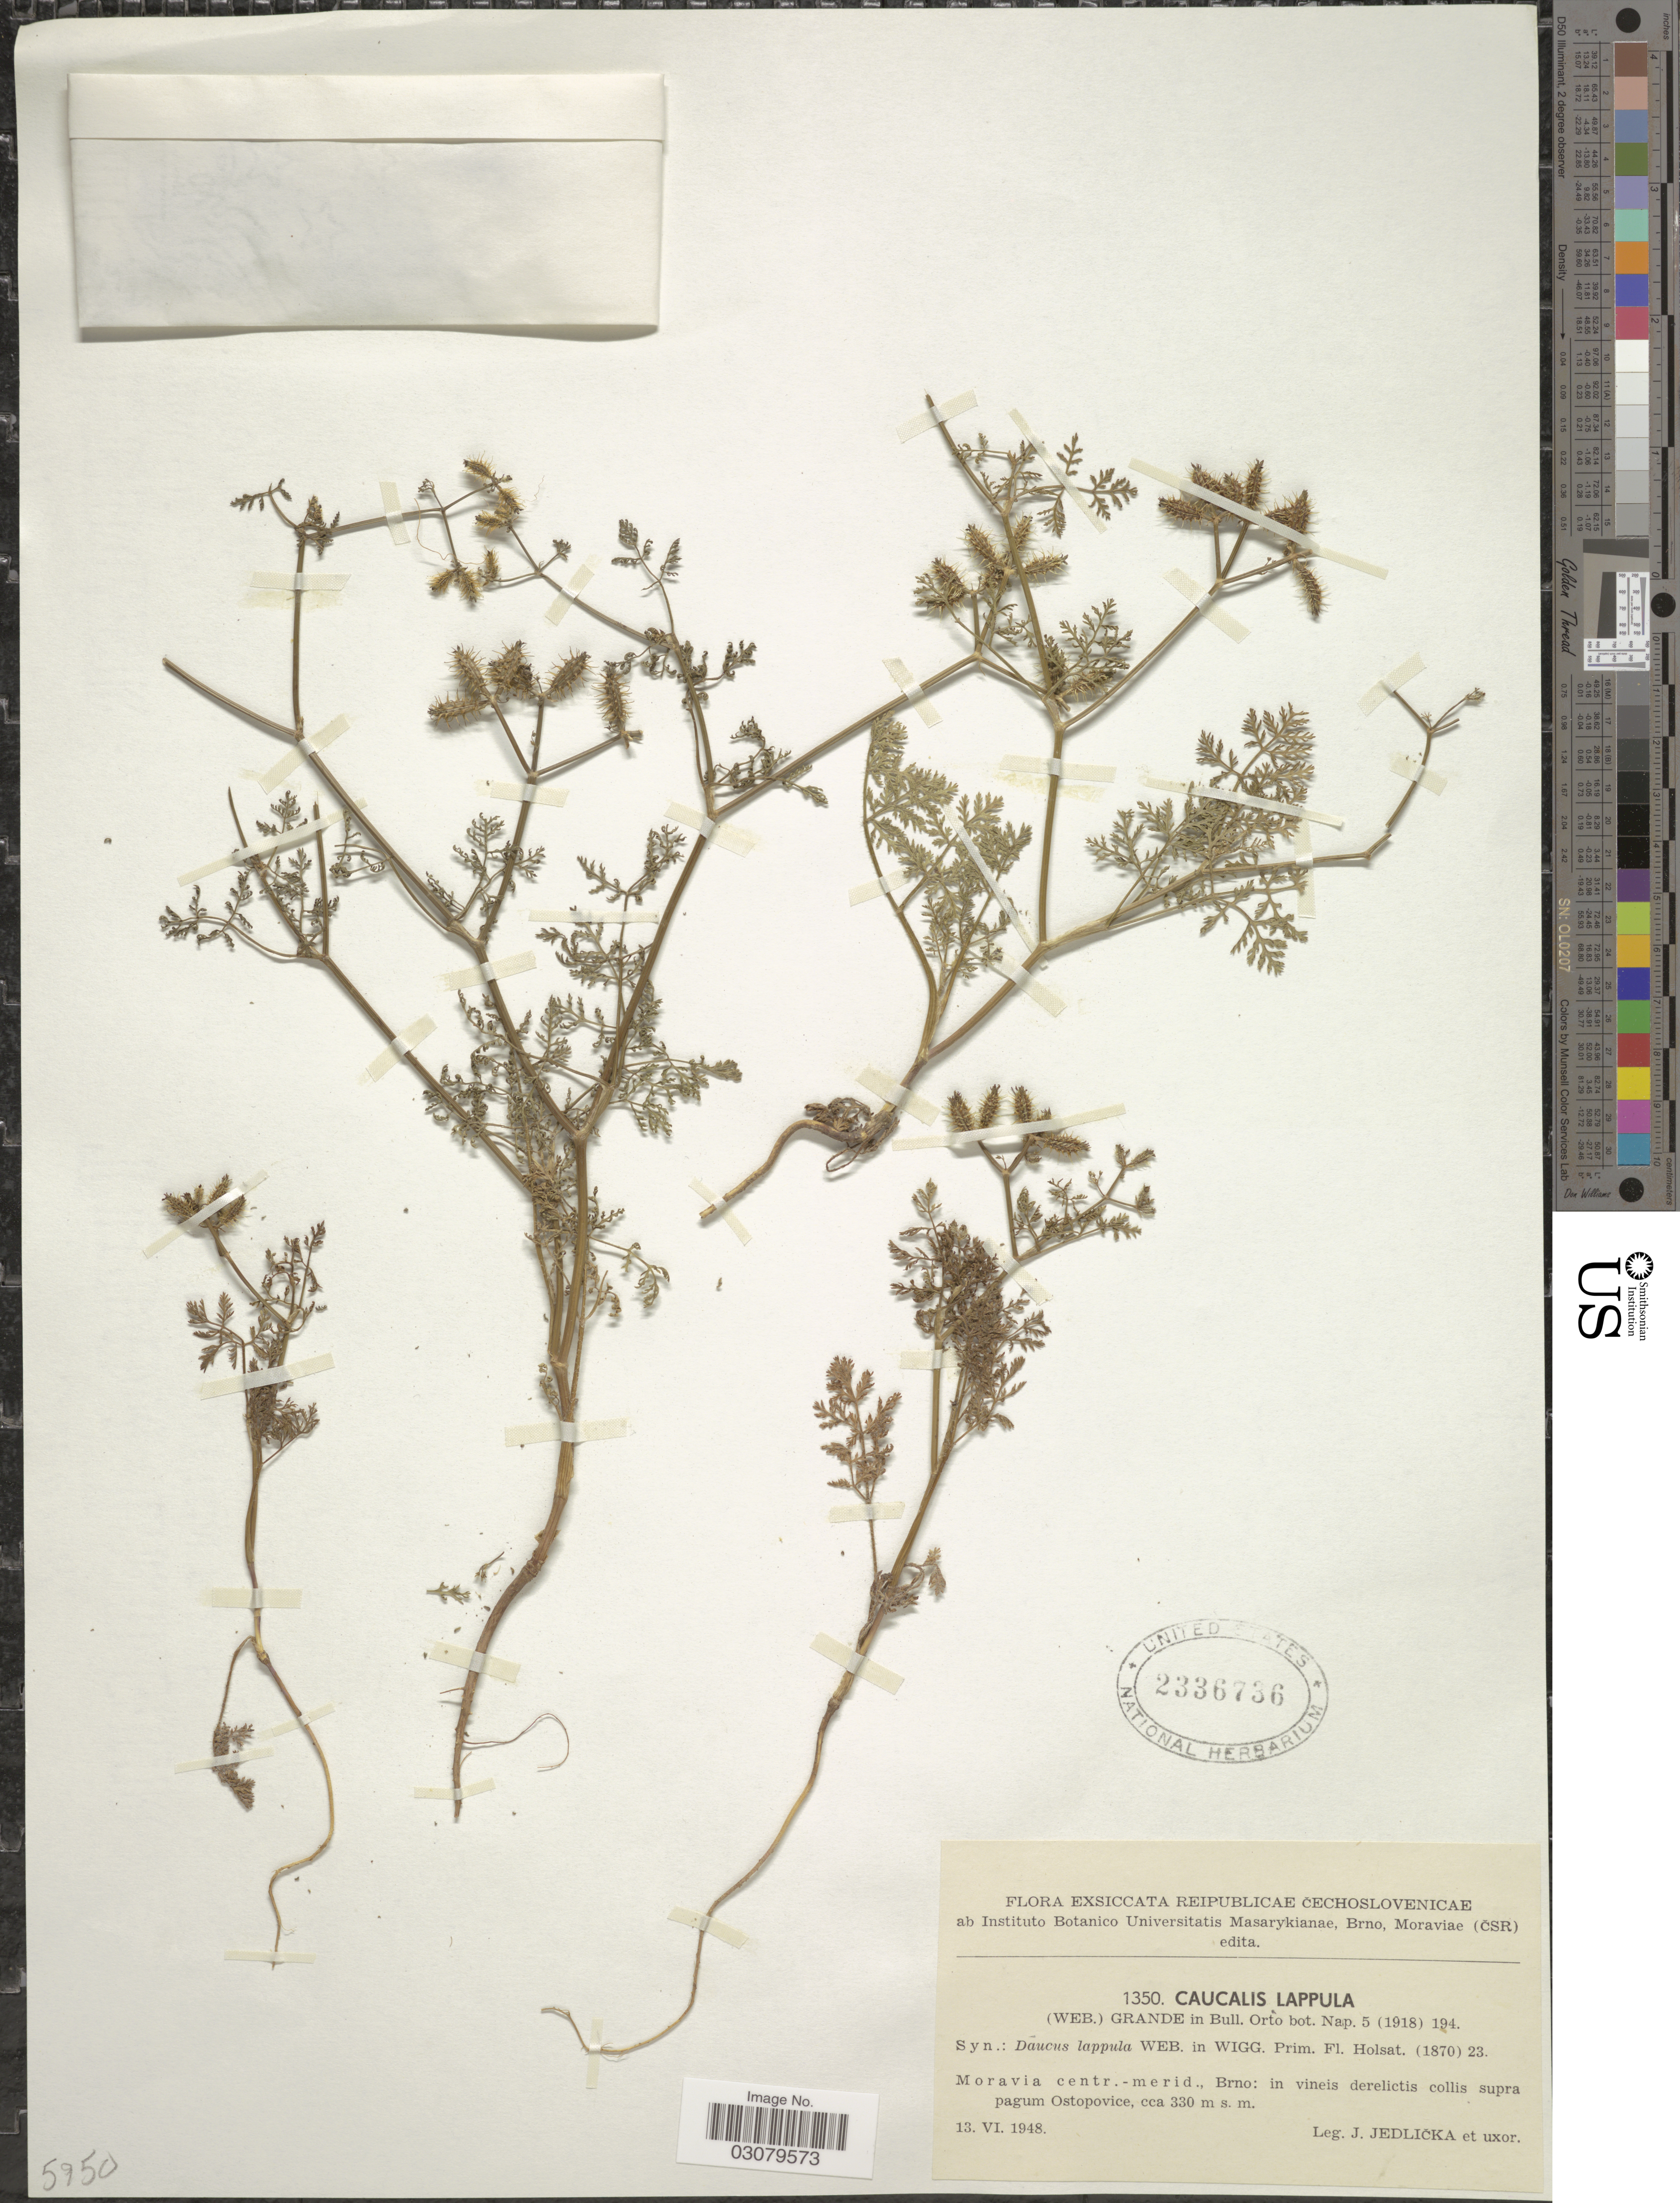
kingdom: Plantae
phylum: Tracheophyta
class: Magnoliopsida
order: Apiales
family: Apiaceae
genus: Caucalis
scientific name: Caucalis lappula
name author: Grande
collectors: J. Jedlicka & Uxor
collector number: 1350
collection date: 1948-06-13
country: Czechia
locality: Republicae Cechoslovenicae. Moravia centr. - merid., Brno: in vineis derelictis collis supra pagum Ostopovice.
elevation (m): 330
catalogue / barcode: US 2336736